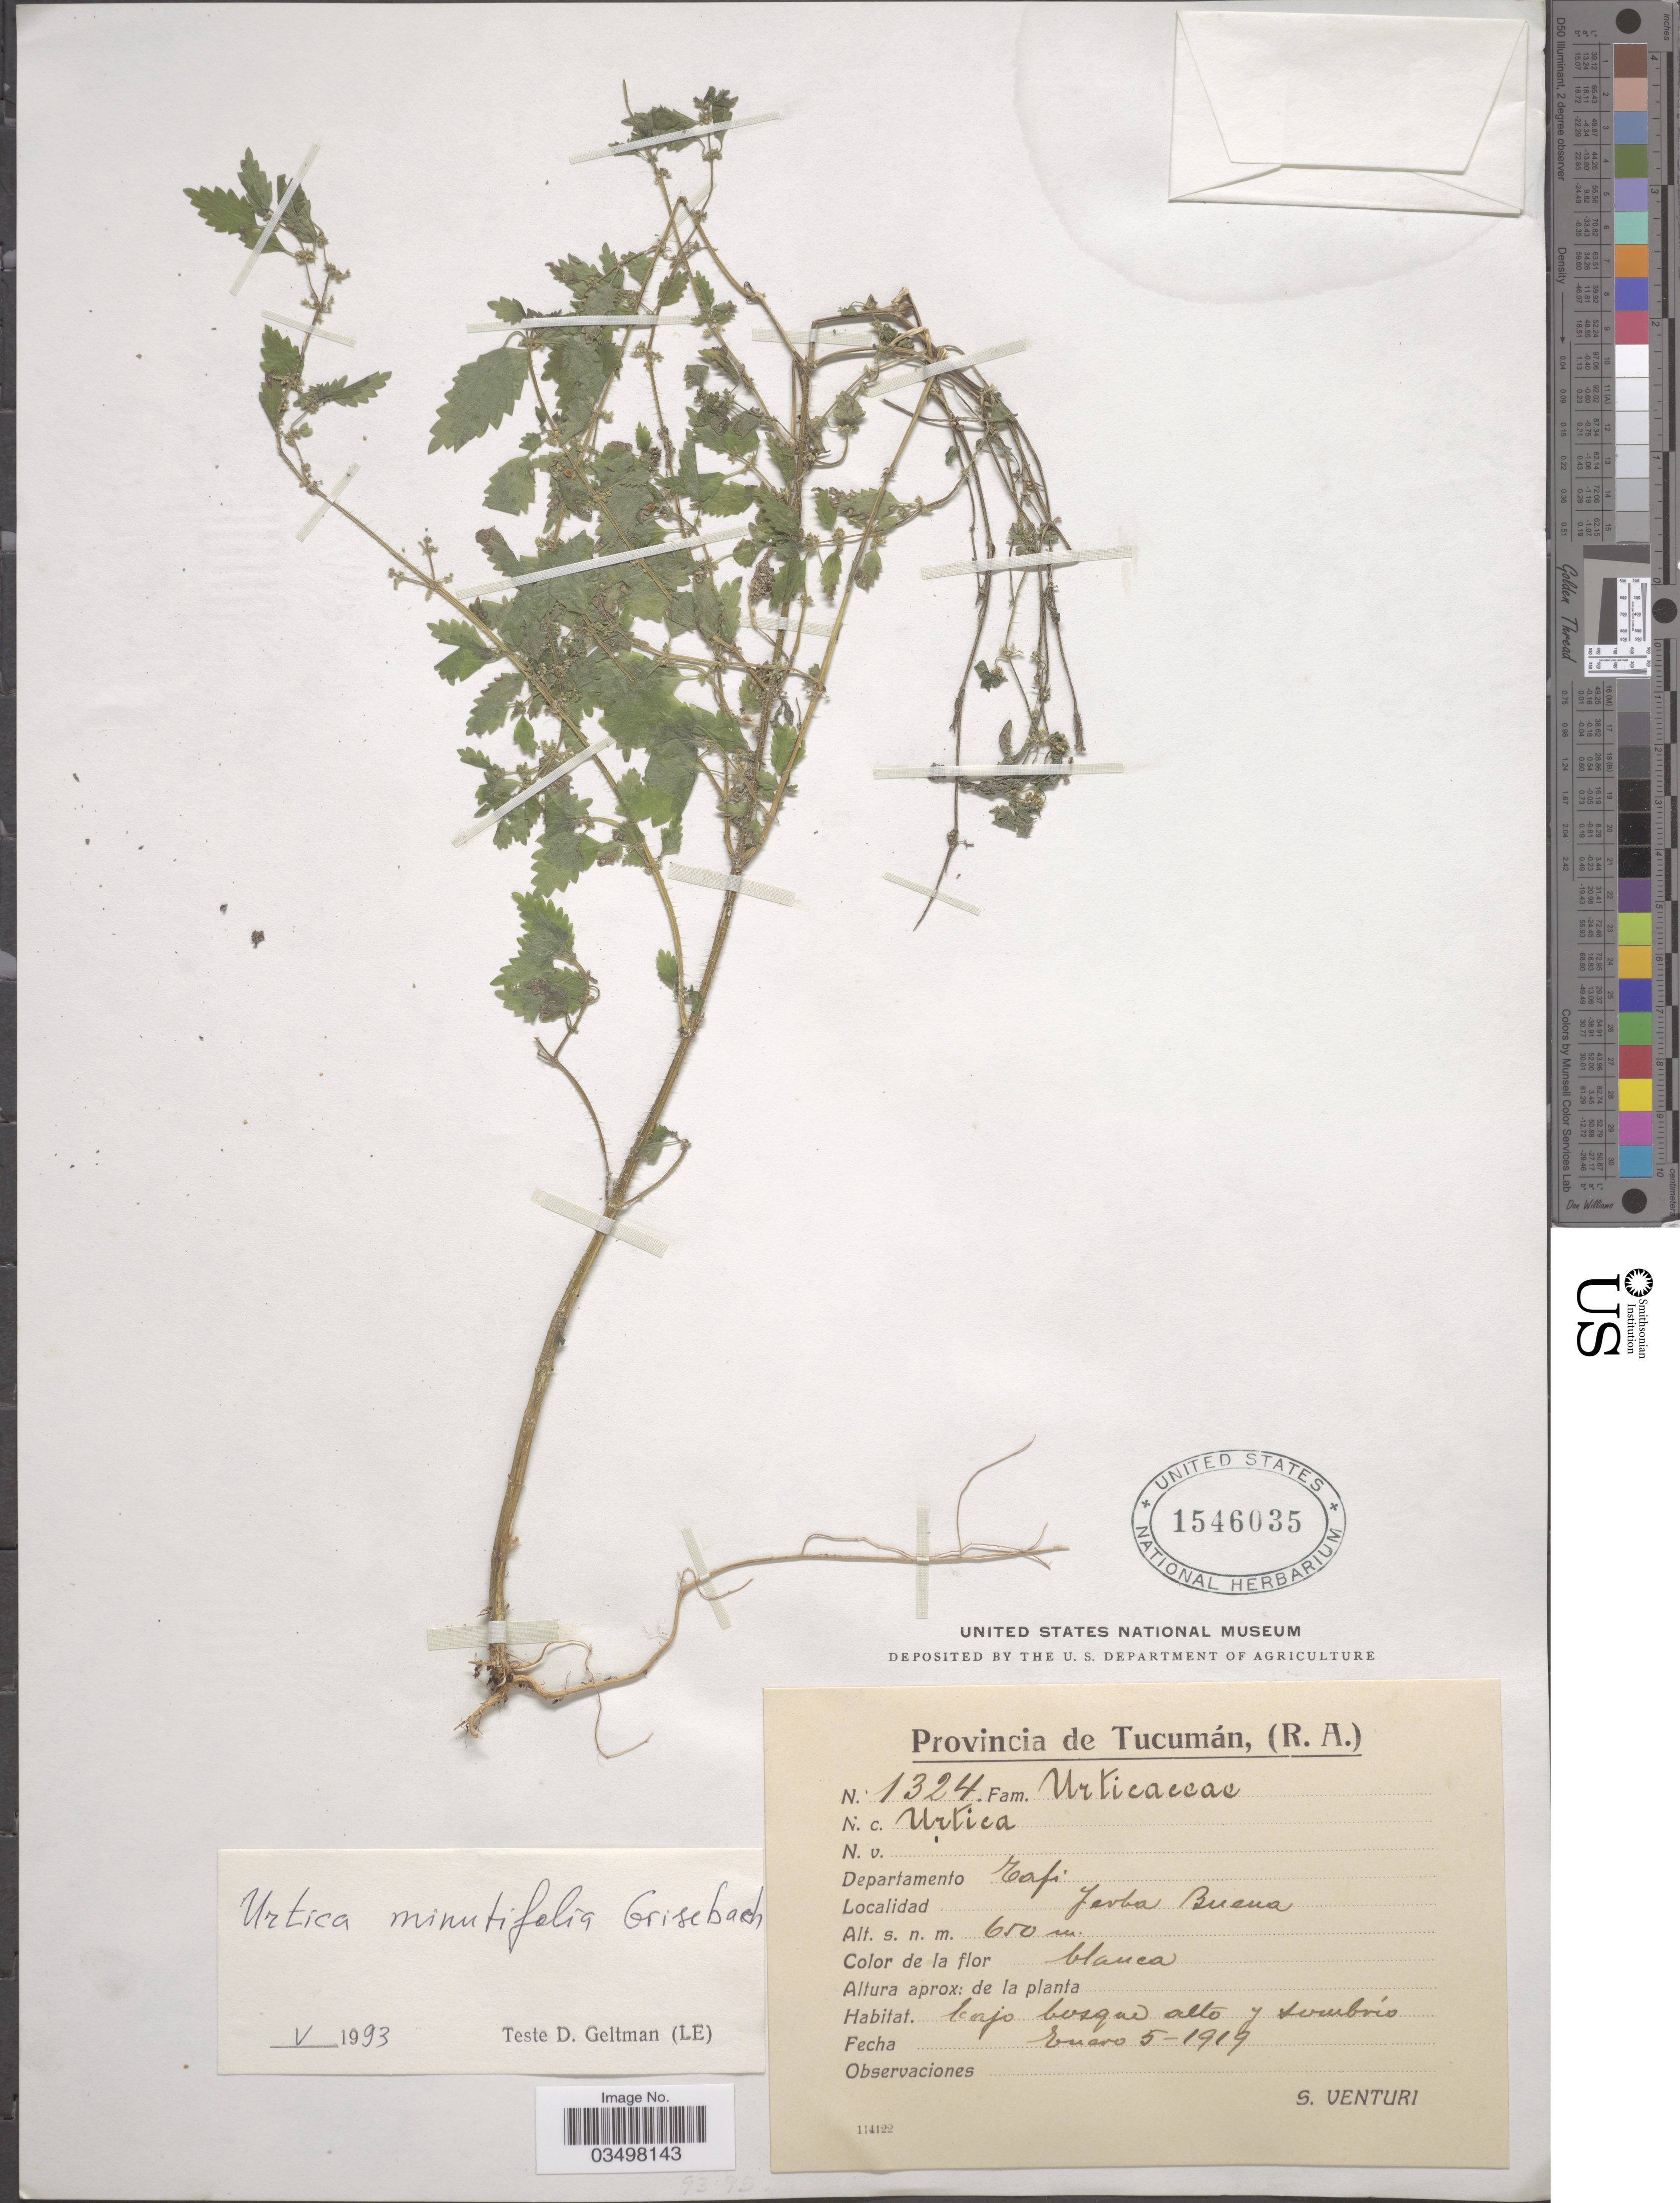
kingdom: Plantae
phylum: Tracheophyta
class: Magnoliopsida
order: Rosales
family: Urticaceae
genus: Urtica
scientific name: Urtica minutifolia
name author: Griseb.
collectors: S. Venturi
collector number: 1324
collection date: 1919-01-05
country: Argentina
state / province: Tucuman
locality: Departamento Tafi, Jerba Buena.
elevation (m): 650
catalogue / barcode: US 1546035